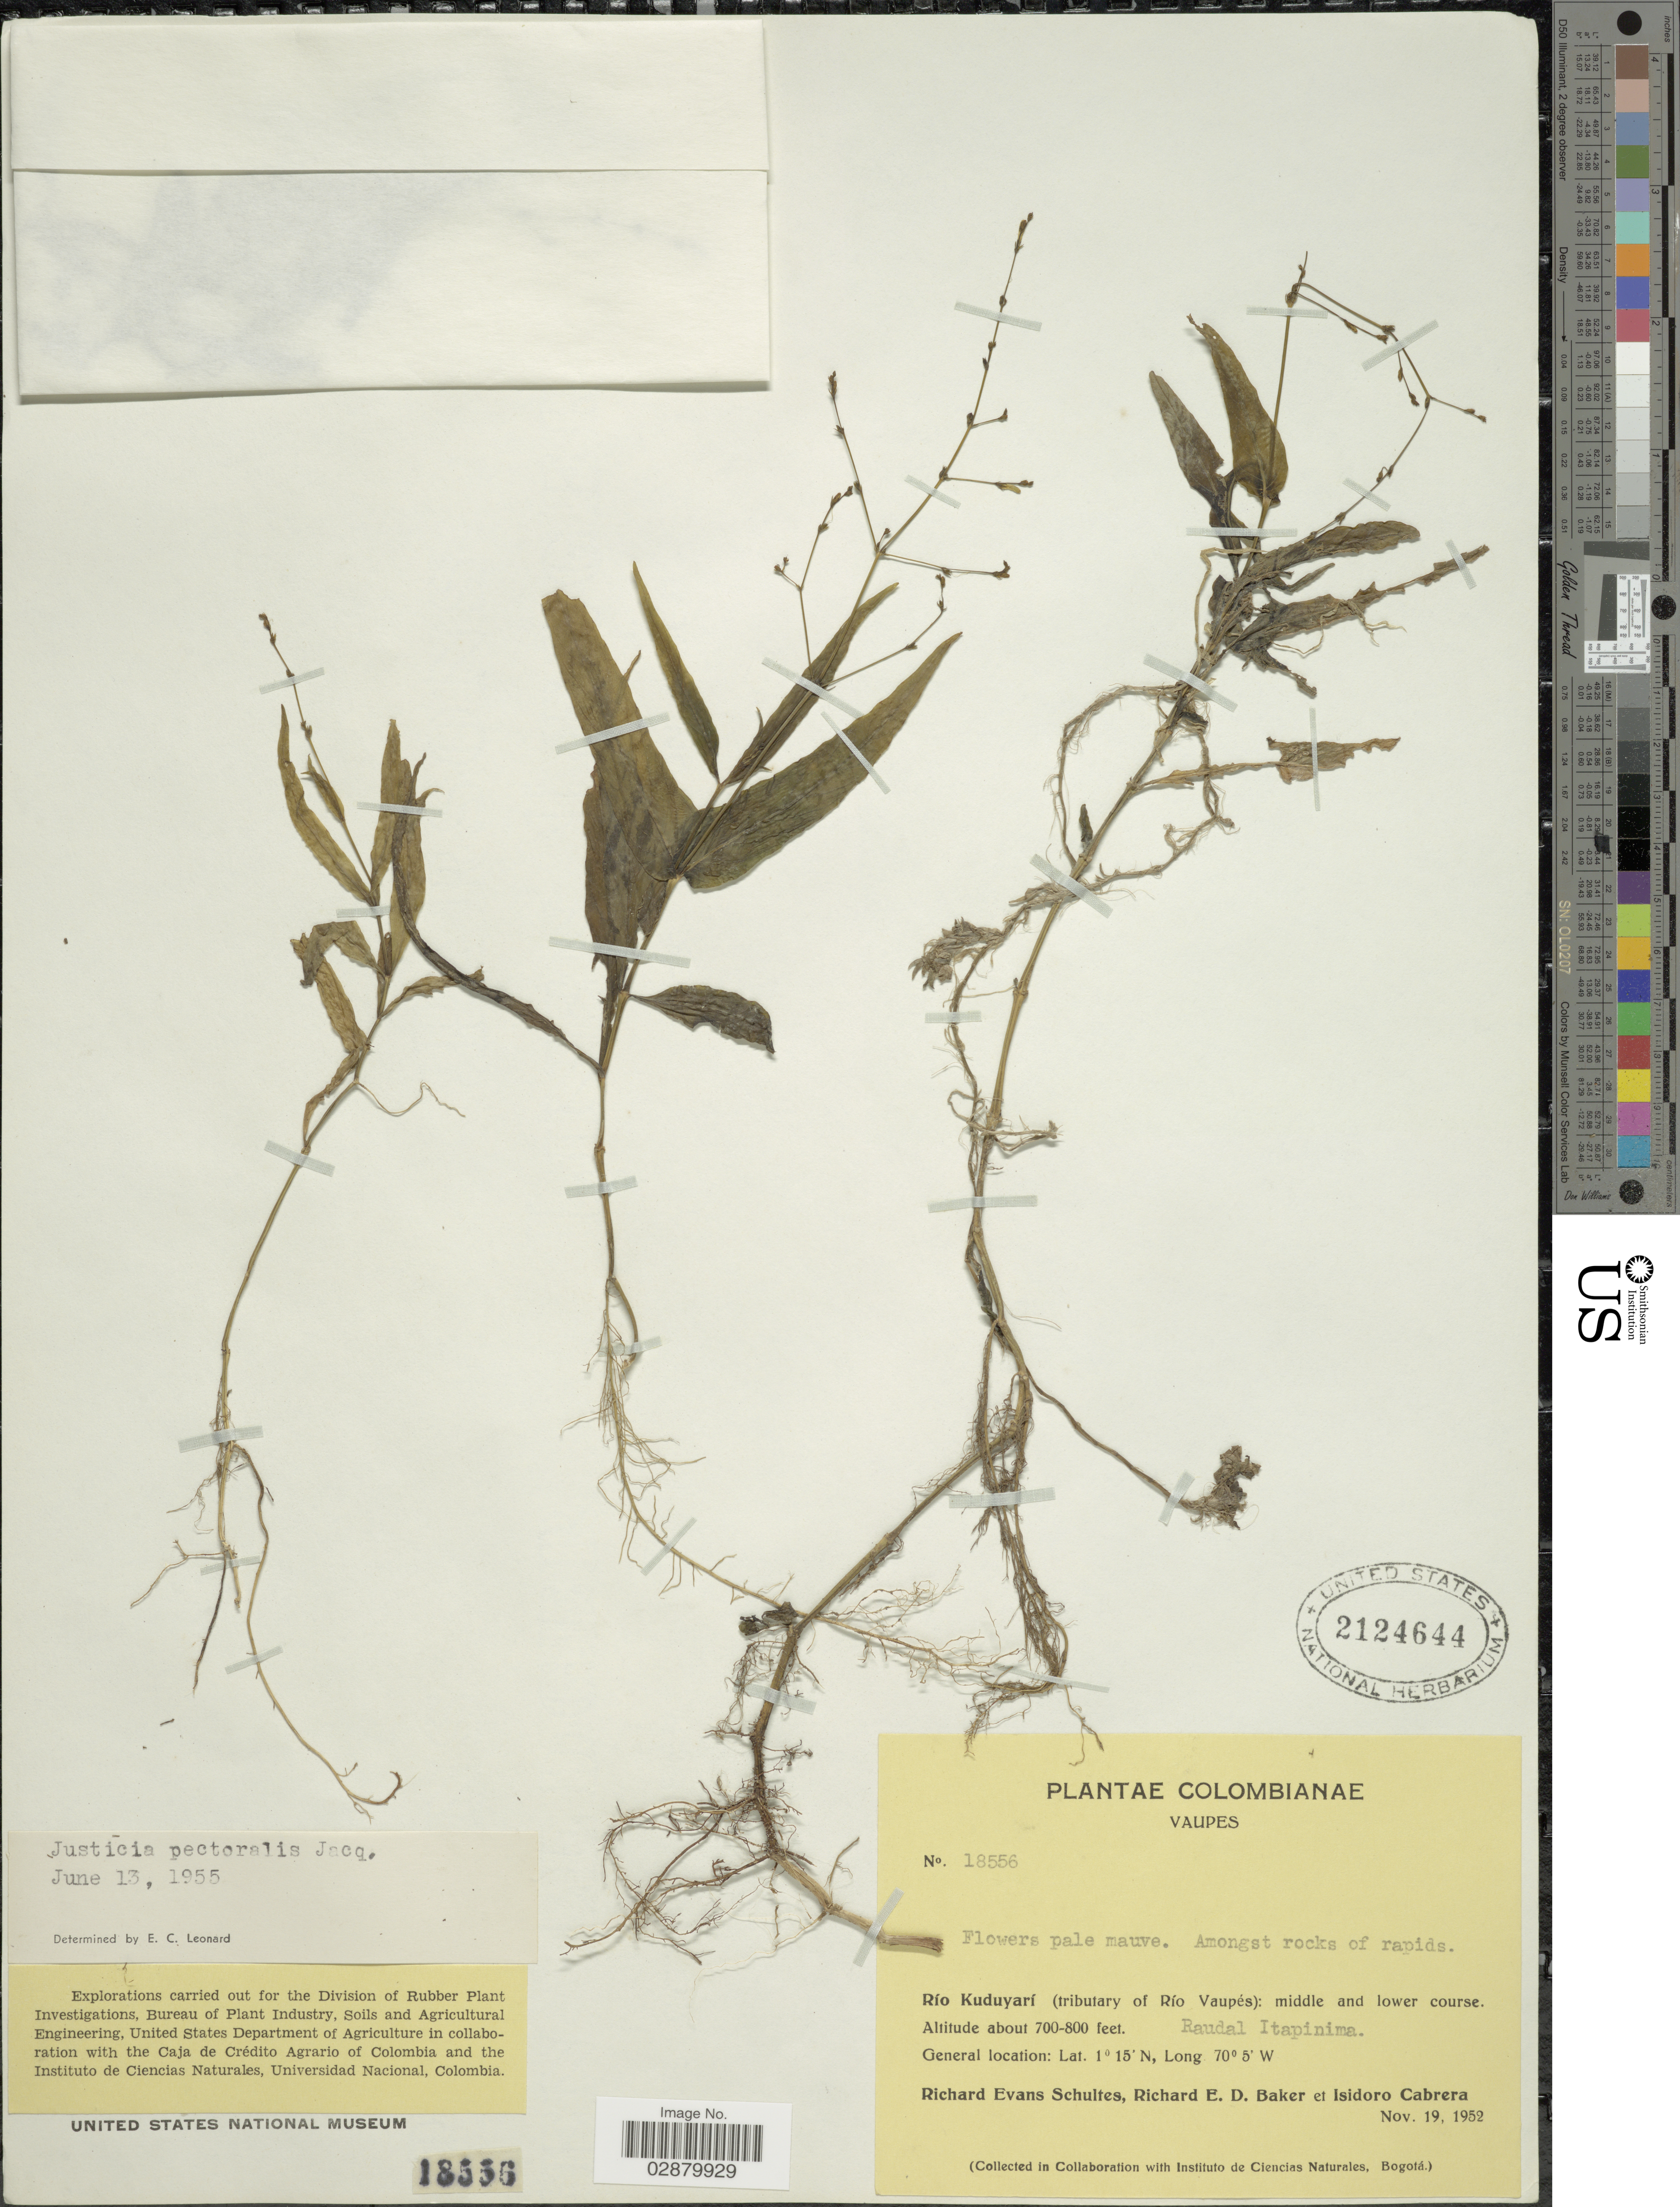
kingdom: Plantae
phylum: Tracheophyta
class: Magnoliopsida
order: Lamiales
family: Acanthaceae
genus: Justicia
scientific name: Justicia pectoralis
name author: Jacq.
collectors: R. E. Schultes, R. E. D. Baker & I. Cabrera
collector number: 18556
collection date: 1952-11-19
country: Colombia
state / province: Vaupés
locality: Río Kuduyarí (tributary of Río Vaupés): middle and lower course. Raudal Itapinima.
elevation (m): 213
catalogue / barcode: US 2124644